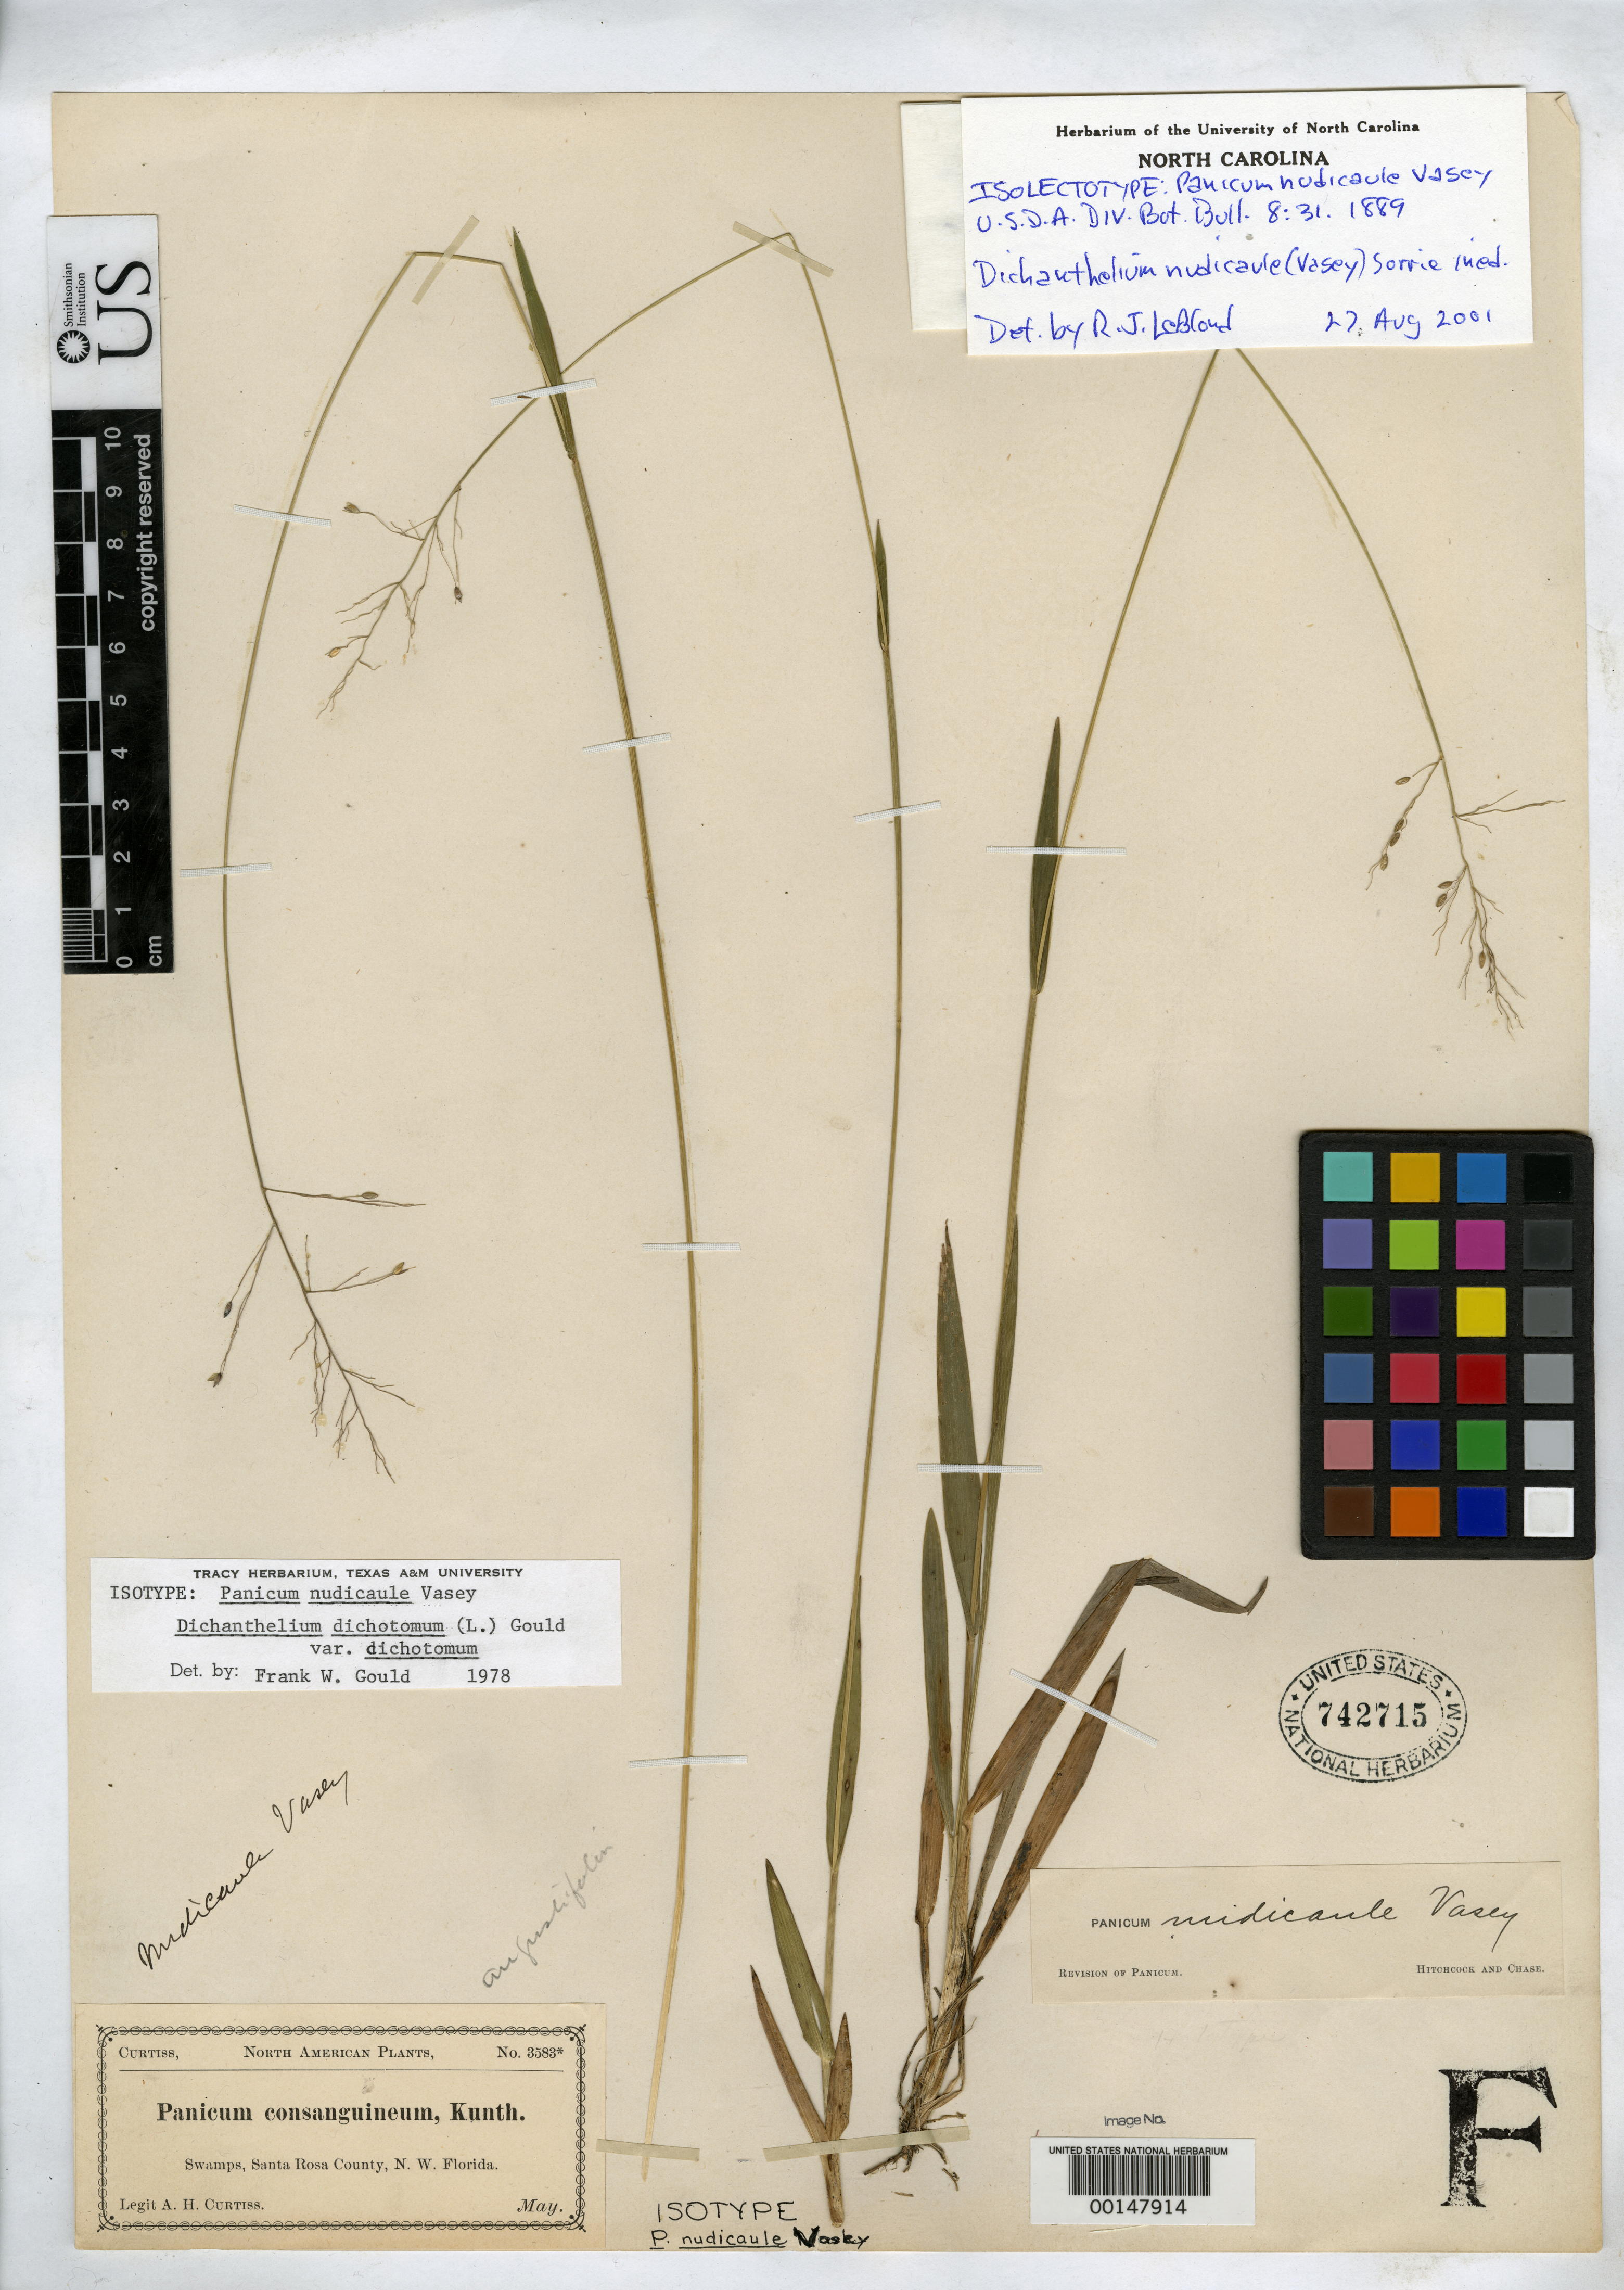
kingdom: Plantae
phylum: Tracheophyta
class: Liliopsida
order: Poales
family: Poaceae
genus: Panicum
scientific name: Panicum nudicaule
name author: Vasey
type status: Isolectotype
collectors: A. H. Curtiss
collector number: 3583*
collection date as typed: May 188-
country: United States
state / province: Florida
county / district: Santa Rosa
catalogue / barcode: US 742715